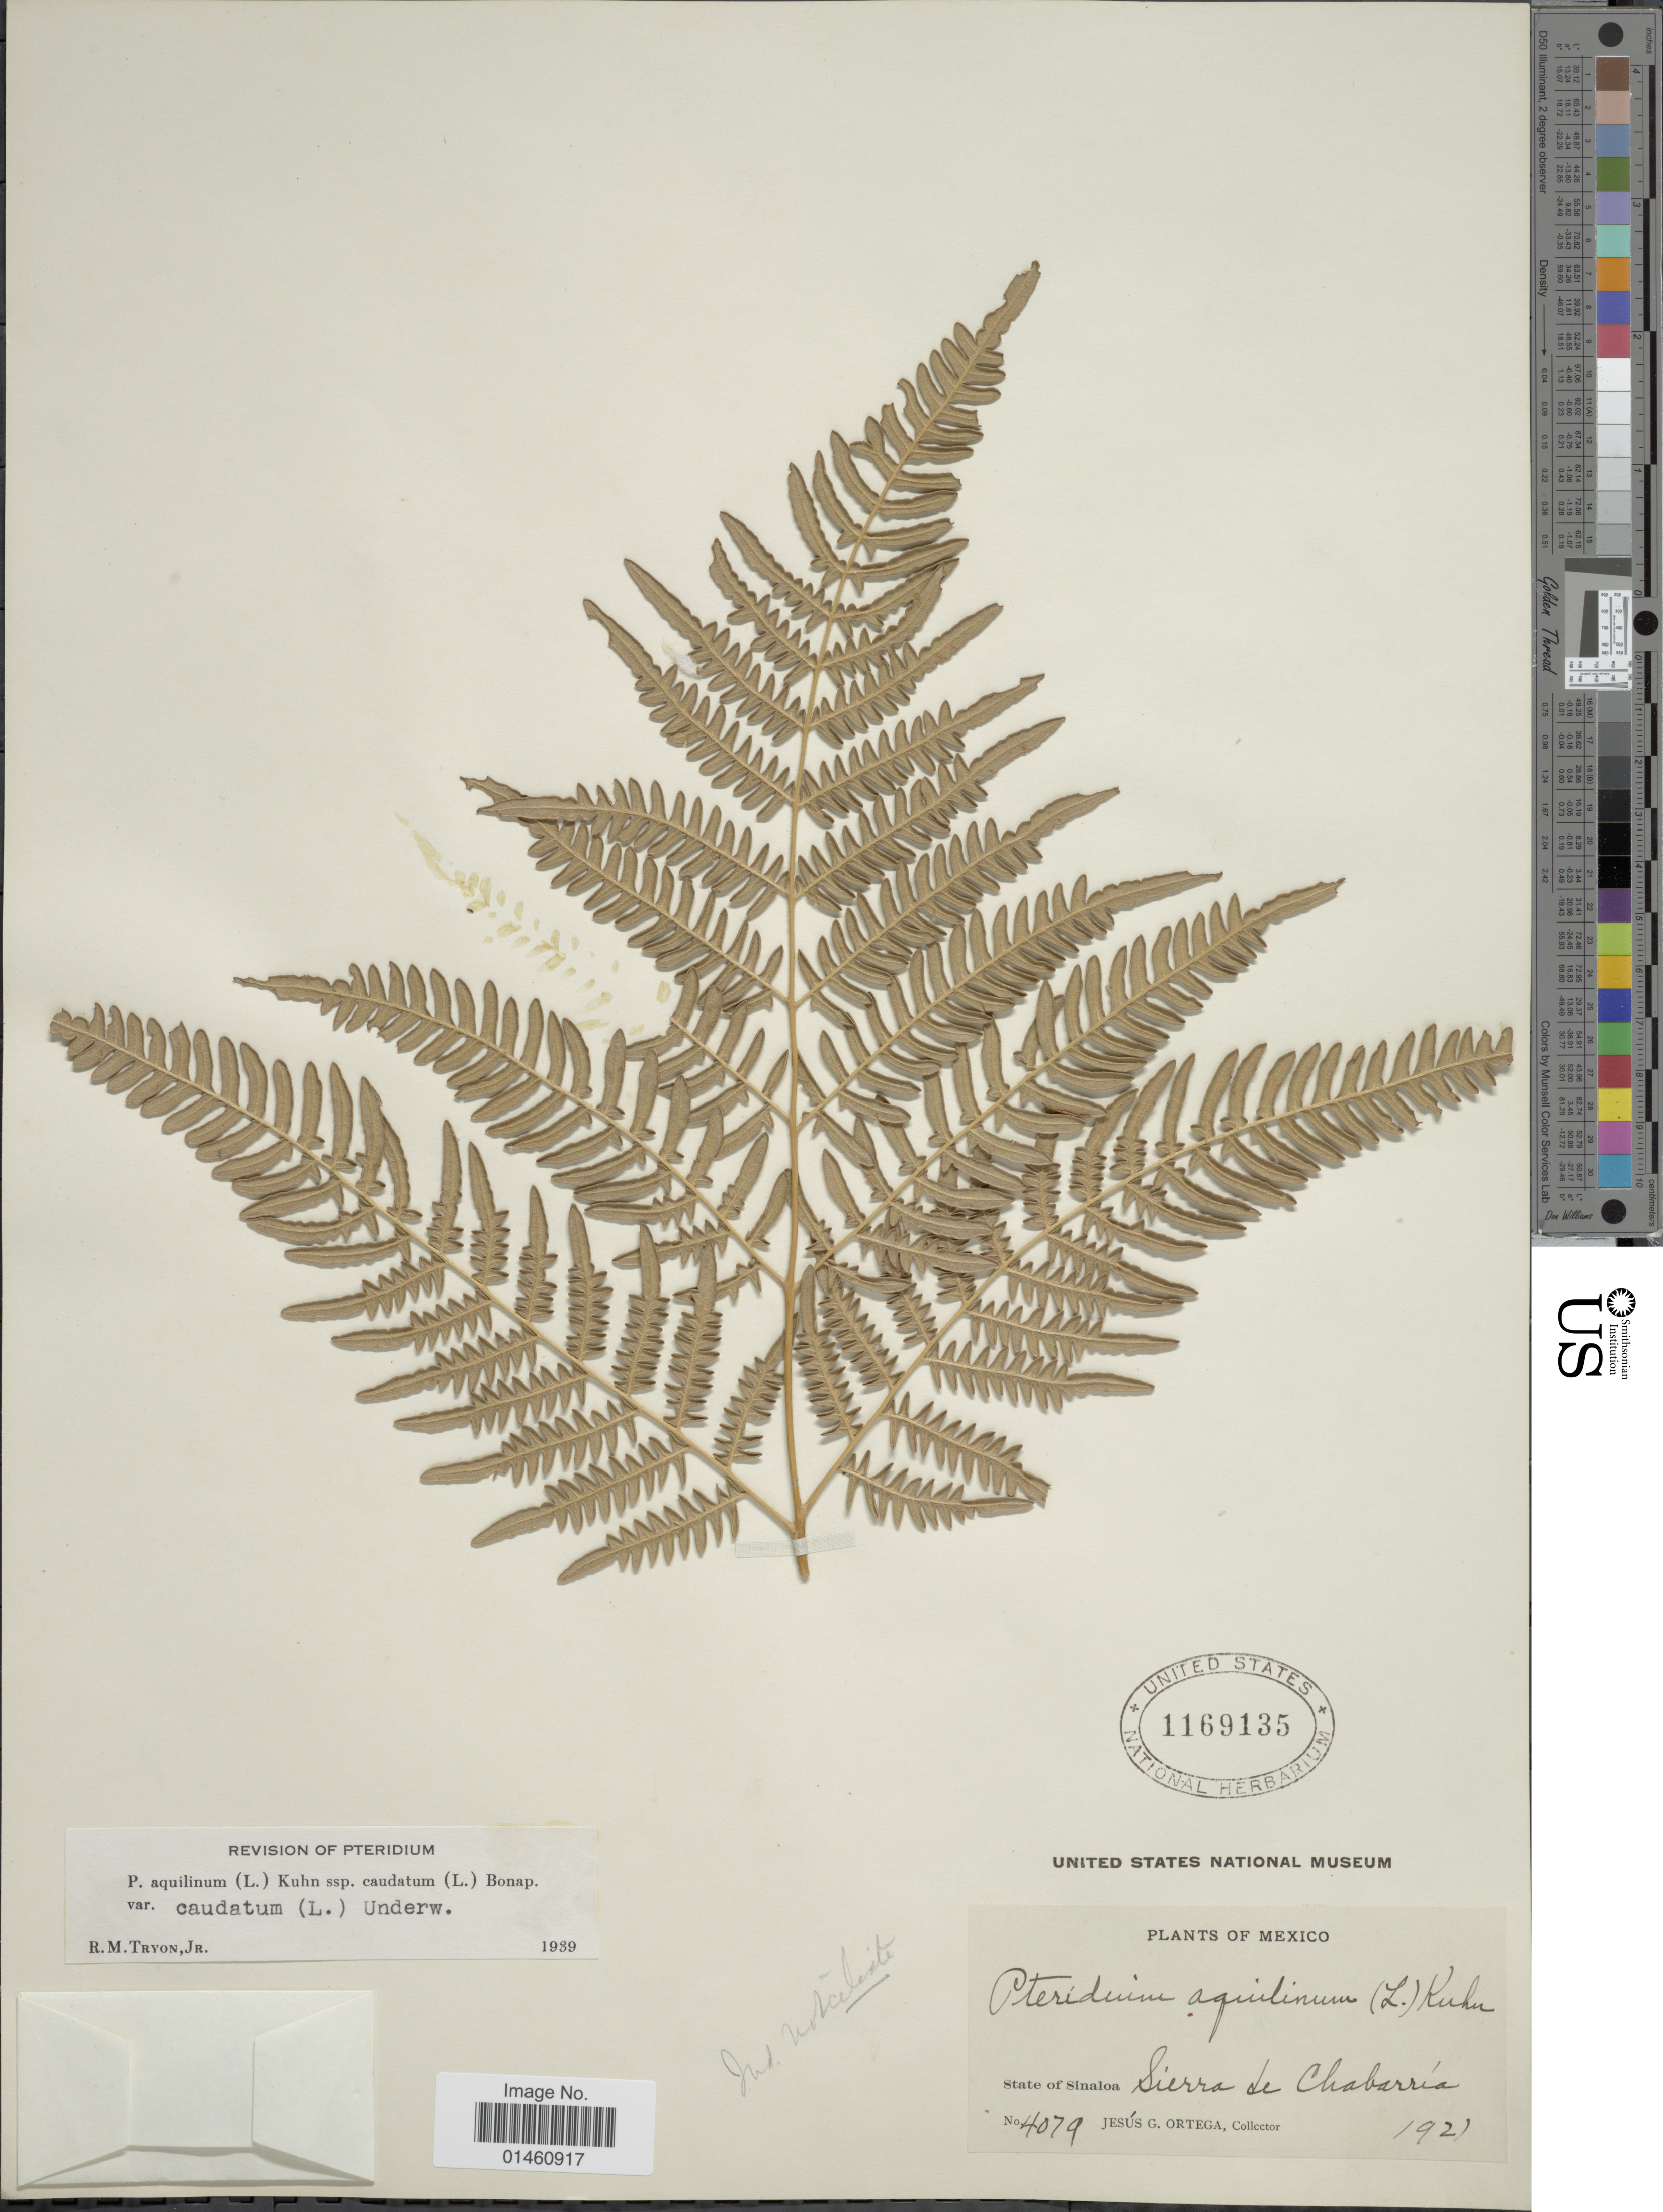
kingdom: Plantae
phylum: Tracheophyta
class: Polypodiopsida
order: Polypodiales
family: Dennstaedtiaceae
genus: Pteridium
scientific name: Pteridium caudatum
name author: (L.) Maxon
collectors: J. Ortega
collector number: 4079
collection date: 1921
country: Mexico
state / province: Sinaloa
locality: Sierra de Chabarría.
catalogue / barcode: US 1169135